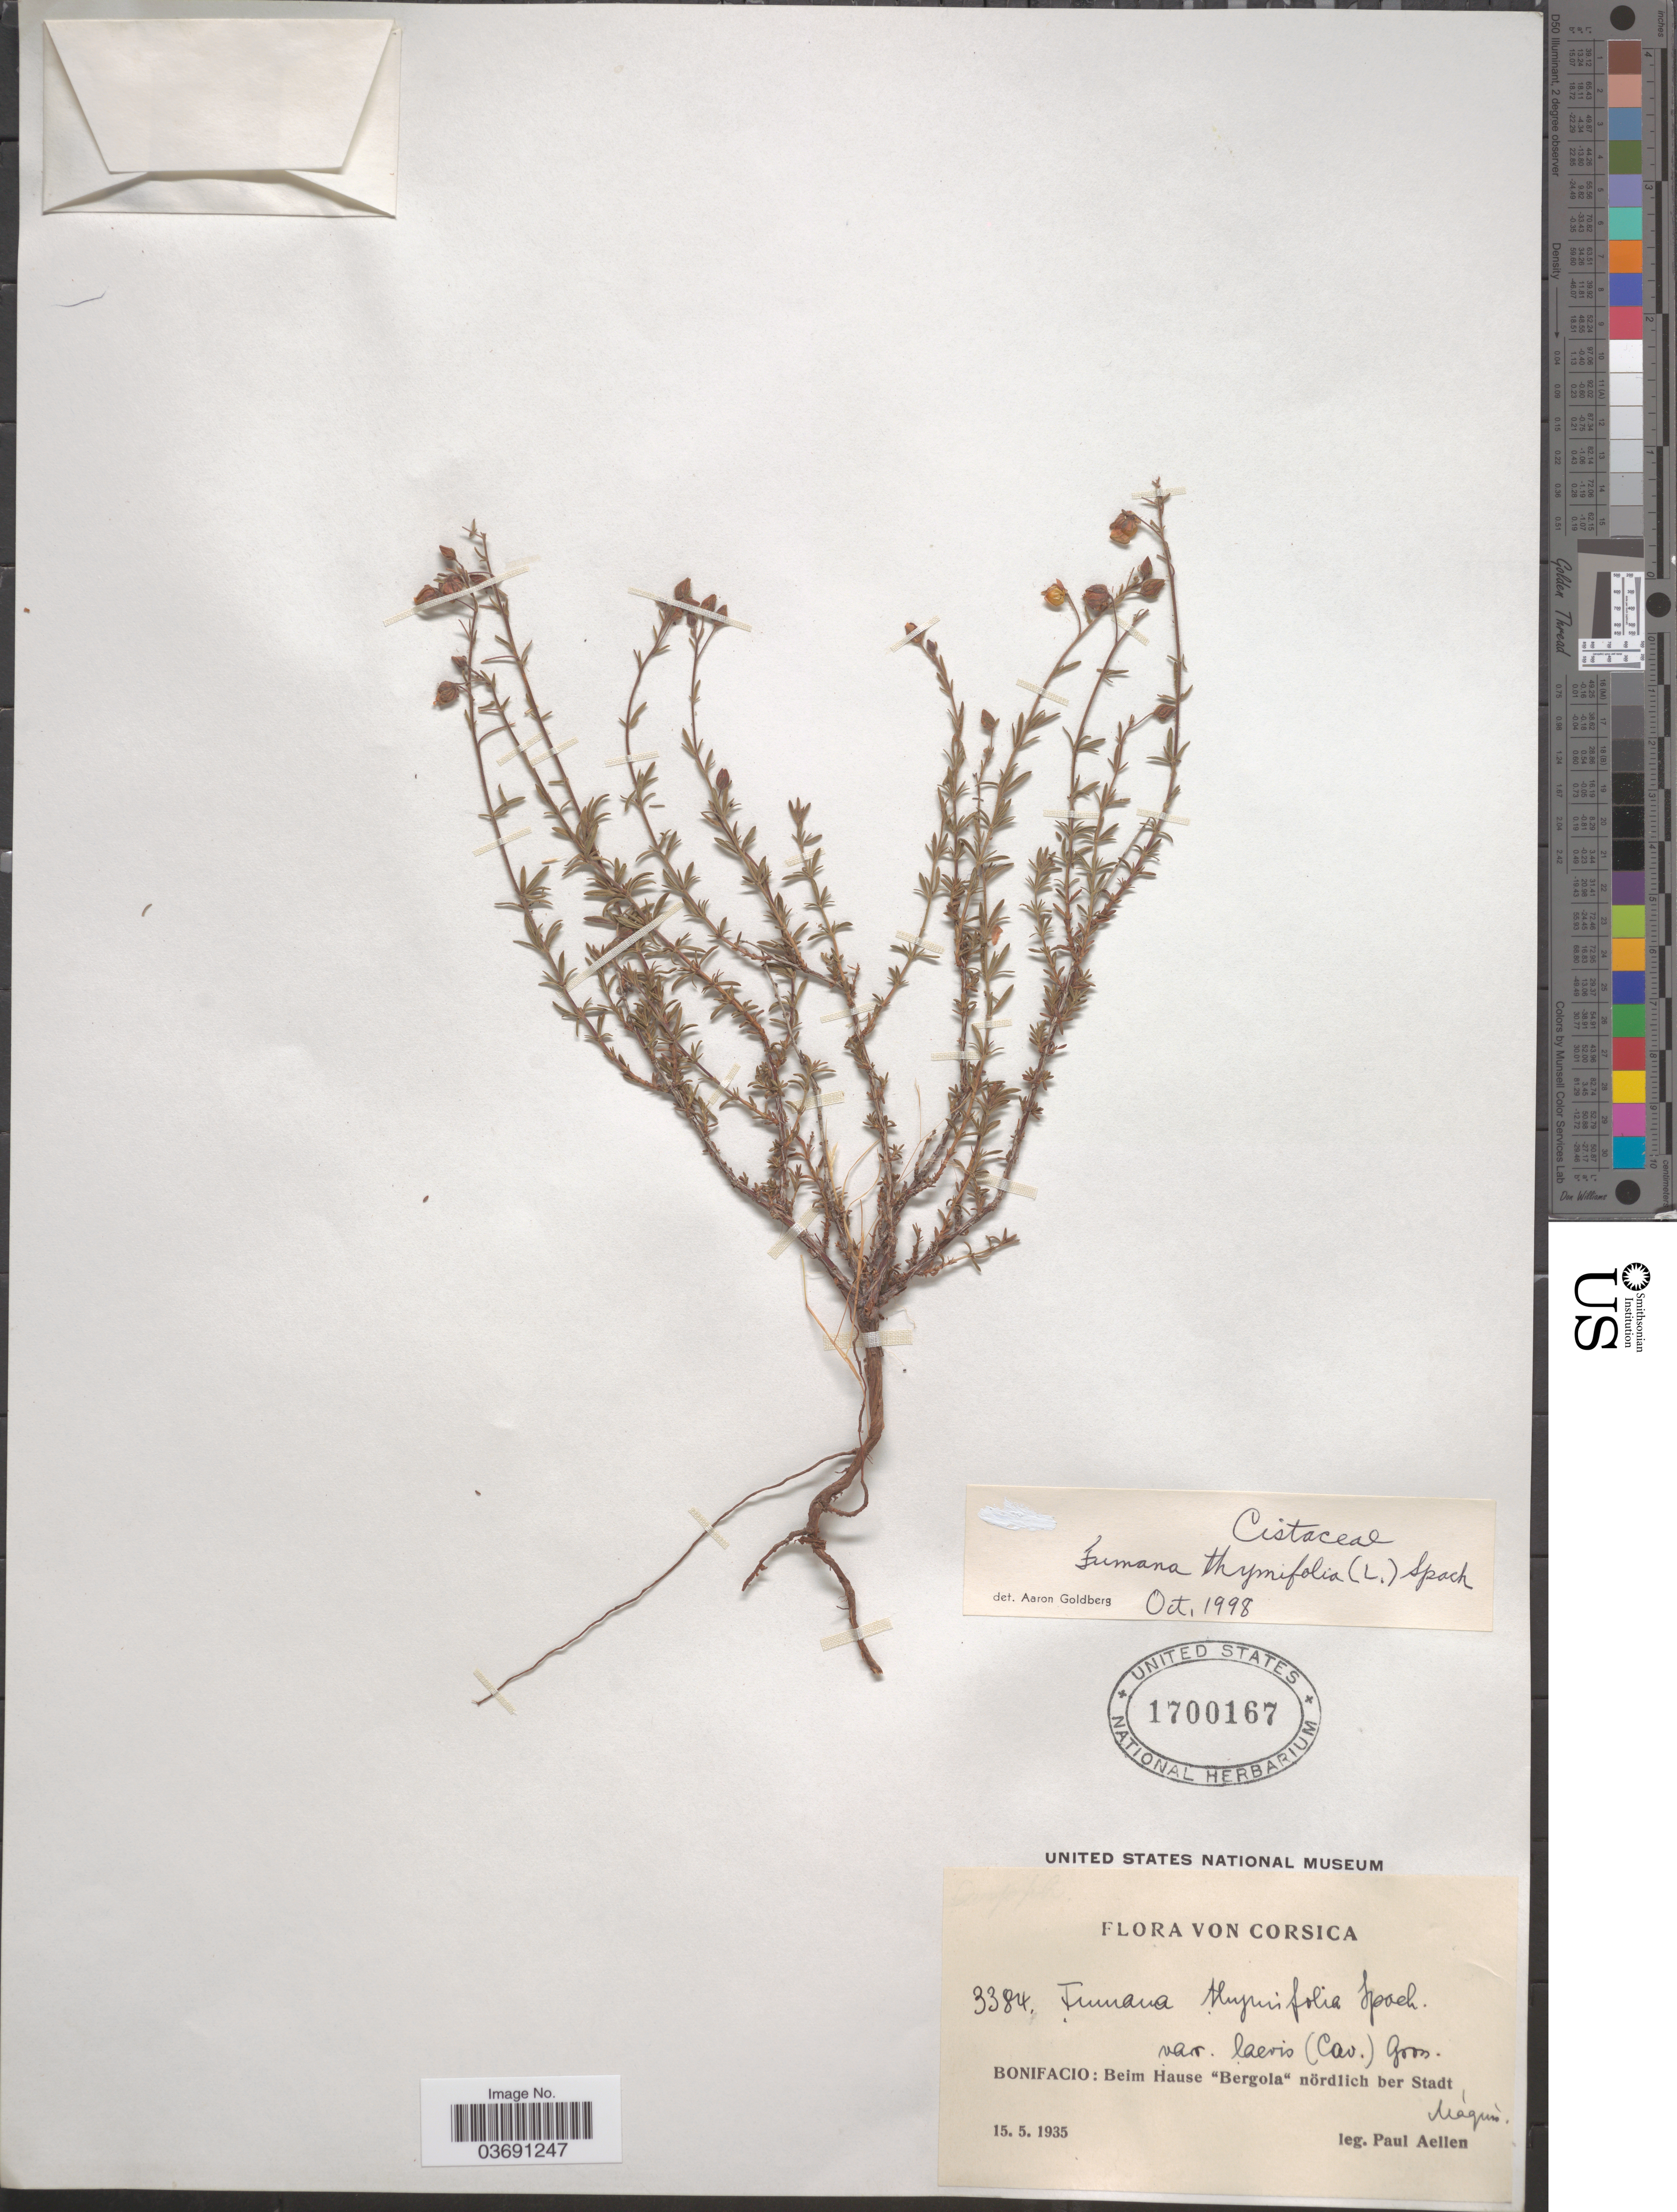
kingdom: Plantae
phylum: Tracheophyta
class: Magnoliopsida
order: Malvales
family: Cistaceae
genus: Fumana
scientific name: Fumana thymifolia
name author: (L.) Spach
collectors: P. Aellen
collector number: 3384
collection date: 1935-05-15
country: France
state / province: Corsica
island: Corse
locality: Bonifacio: Beim Hause 'Bergola' nördlich ber Stadt Mágum [interpreted].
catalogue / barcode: US 1700167